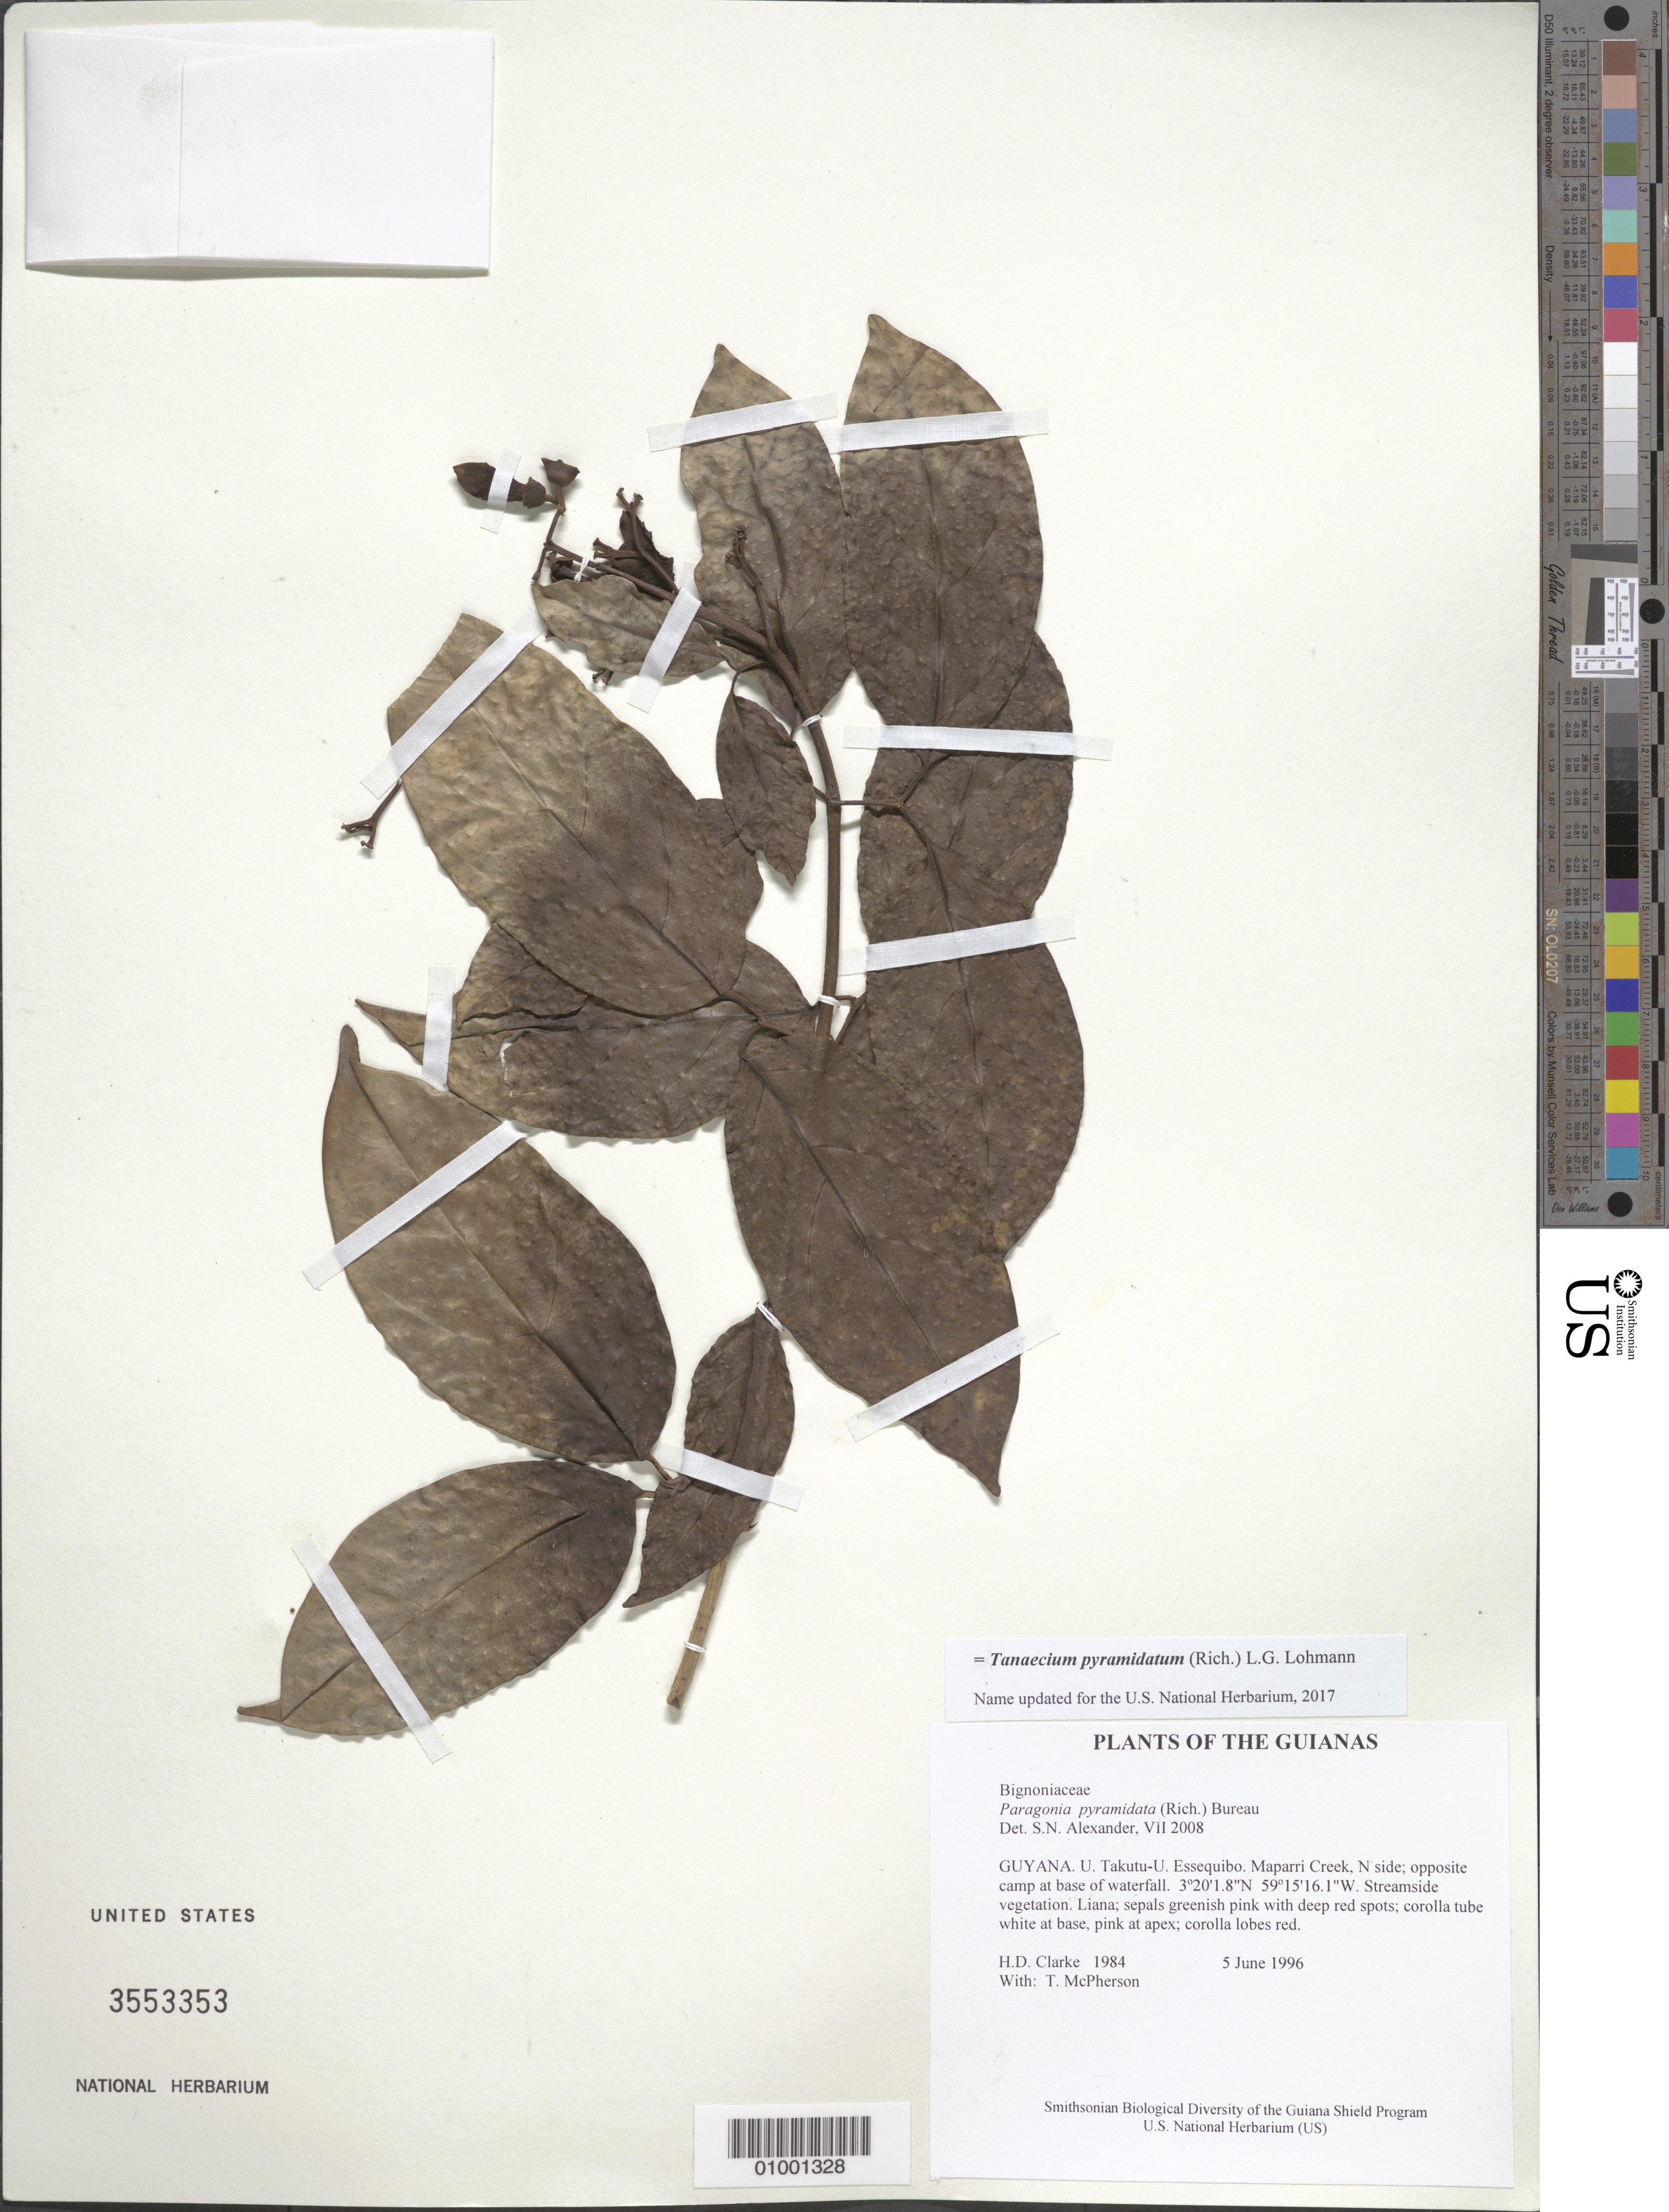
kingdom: Plantae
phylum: Tracheophyta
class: Magnoliopsida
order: Lamiales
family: Bignoniaceae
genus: Tanaecium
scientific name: Tanaecium pyramidatum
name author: (Rich.) L.G. Lohmann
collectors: H. D. Clarke & T. McPherson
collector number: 1984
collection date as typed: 5 June 1996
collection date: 1996-06-05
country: Guyana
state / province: U. Takutu-U. Essequibo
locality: Maparri Creek, N side; opposite camp at base of waterfall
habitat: Streamside vegetation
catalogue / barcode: US 3553353